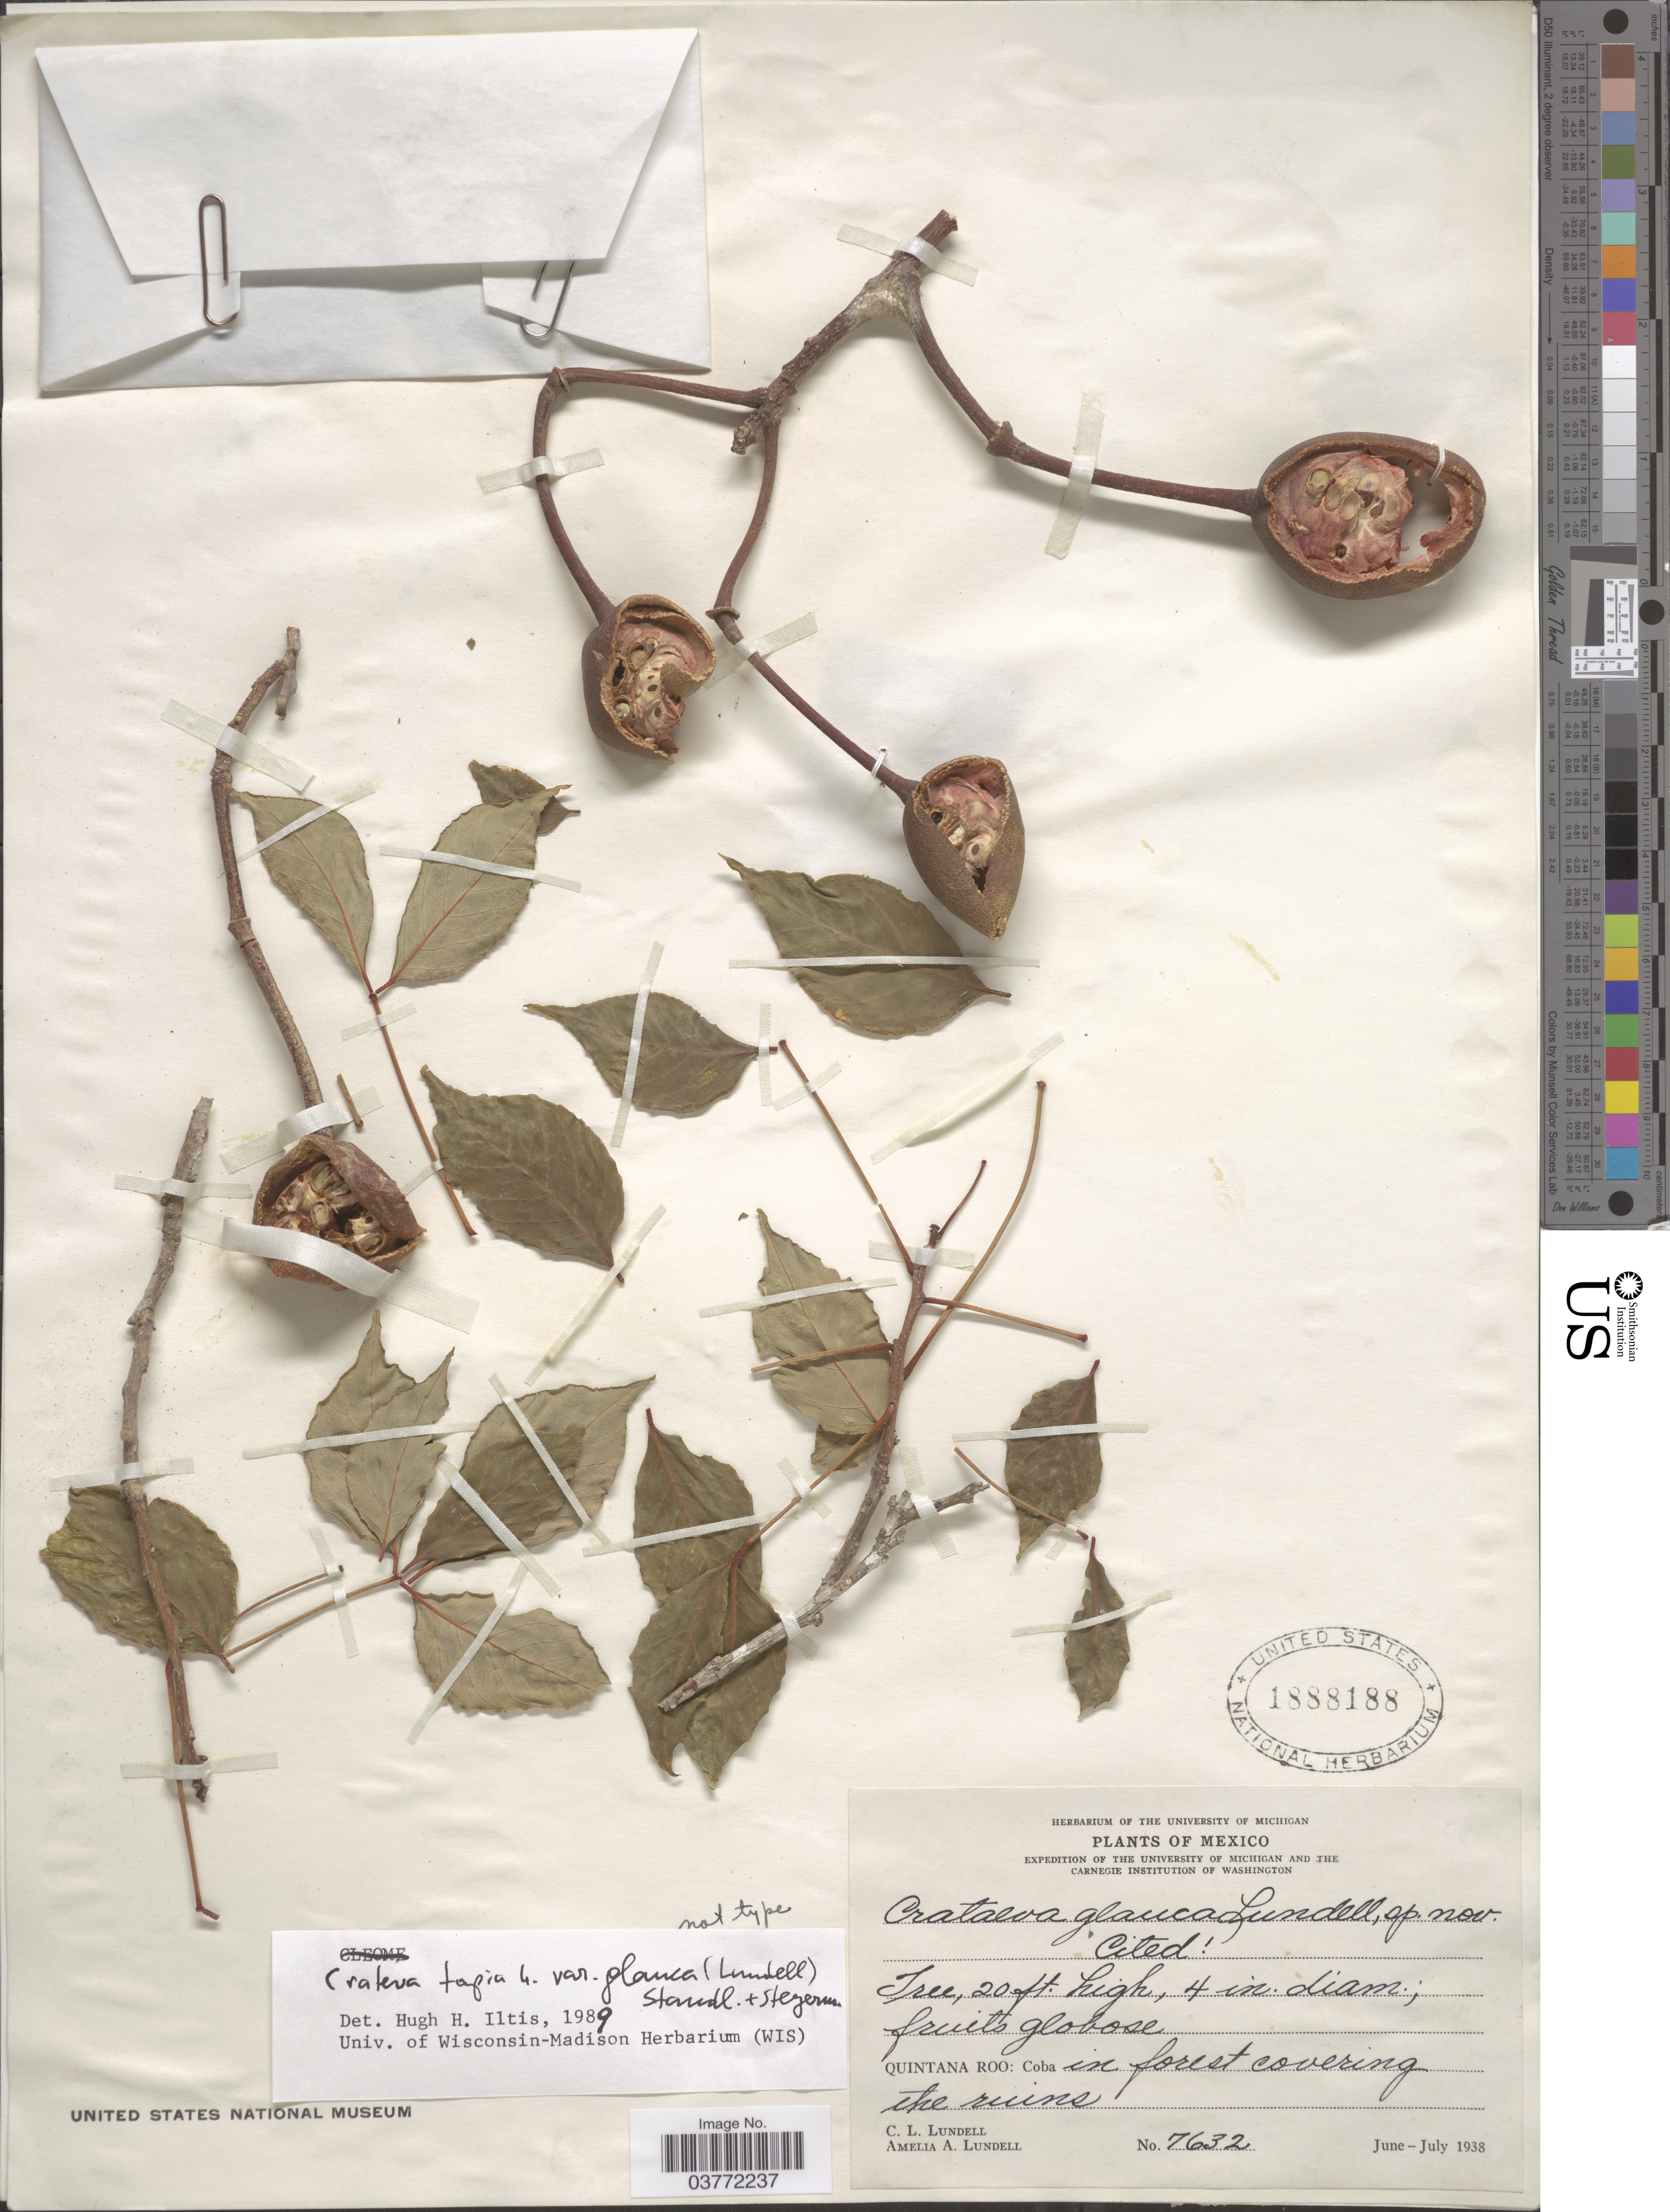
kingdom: Plantae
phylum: Tracheophyta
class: Magnoliopsida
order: Brassicales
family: Capparaceae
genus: Crateva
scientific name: Crateva tapia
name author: L.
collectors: C. L. Lundell & A. A. Lundell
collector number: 7632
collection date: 1938-06/1938-07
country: Mexico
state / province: Quintana Roo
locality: Coba.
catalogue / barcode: US 1888188